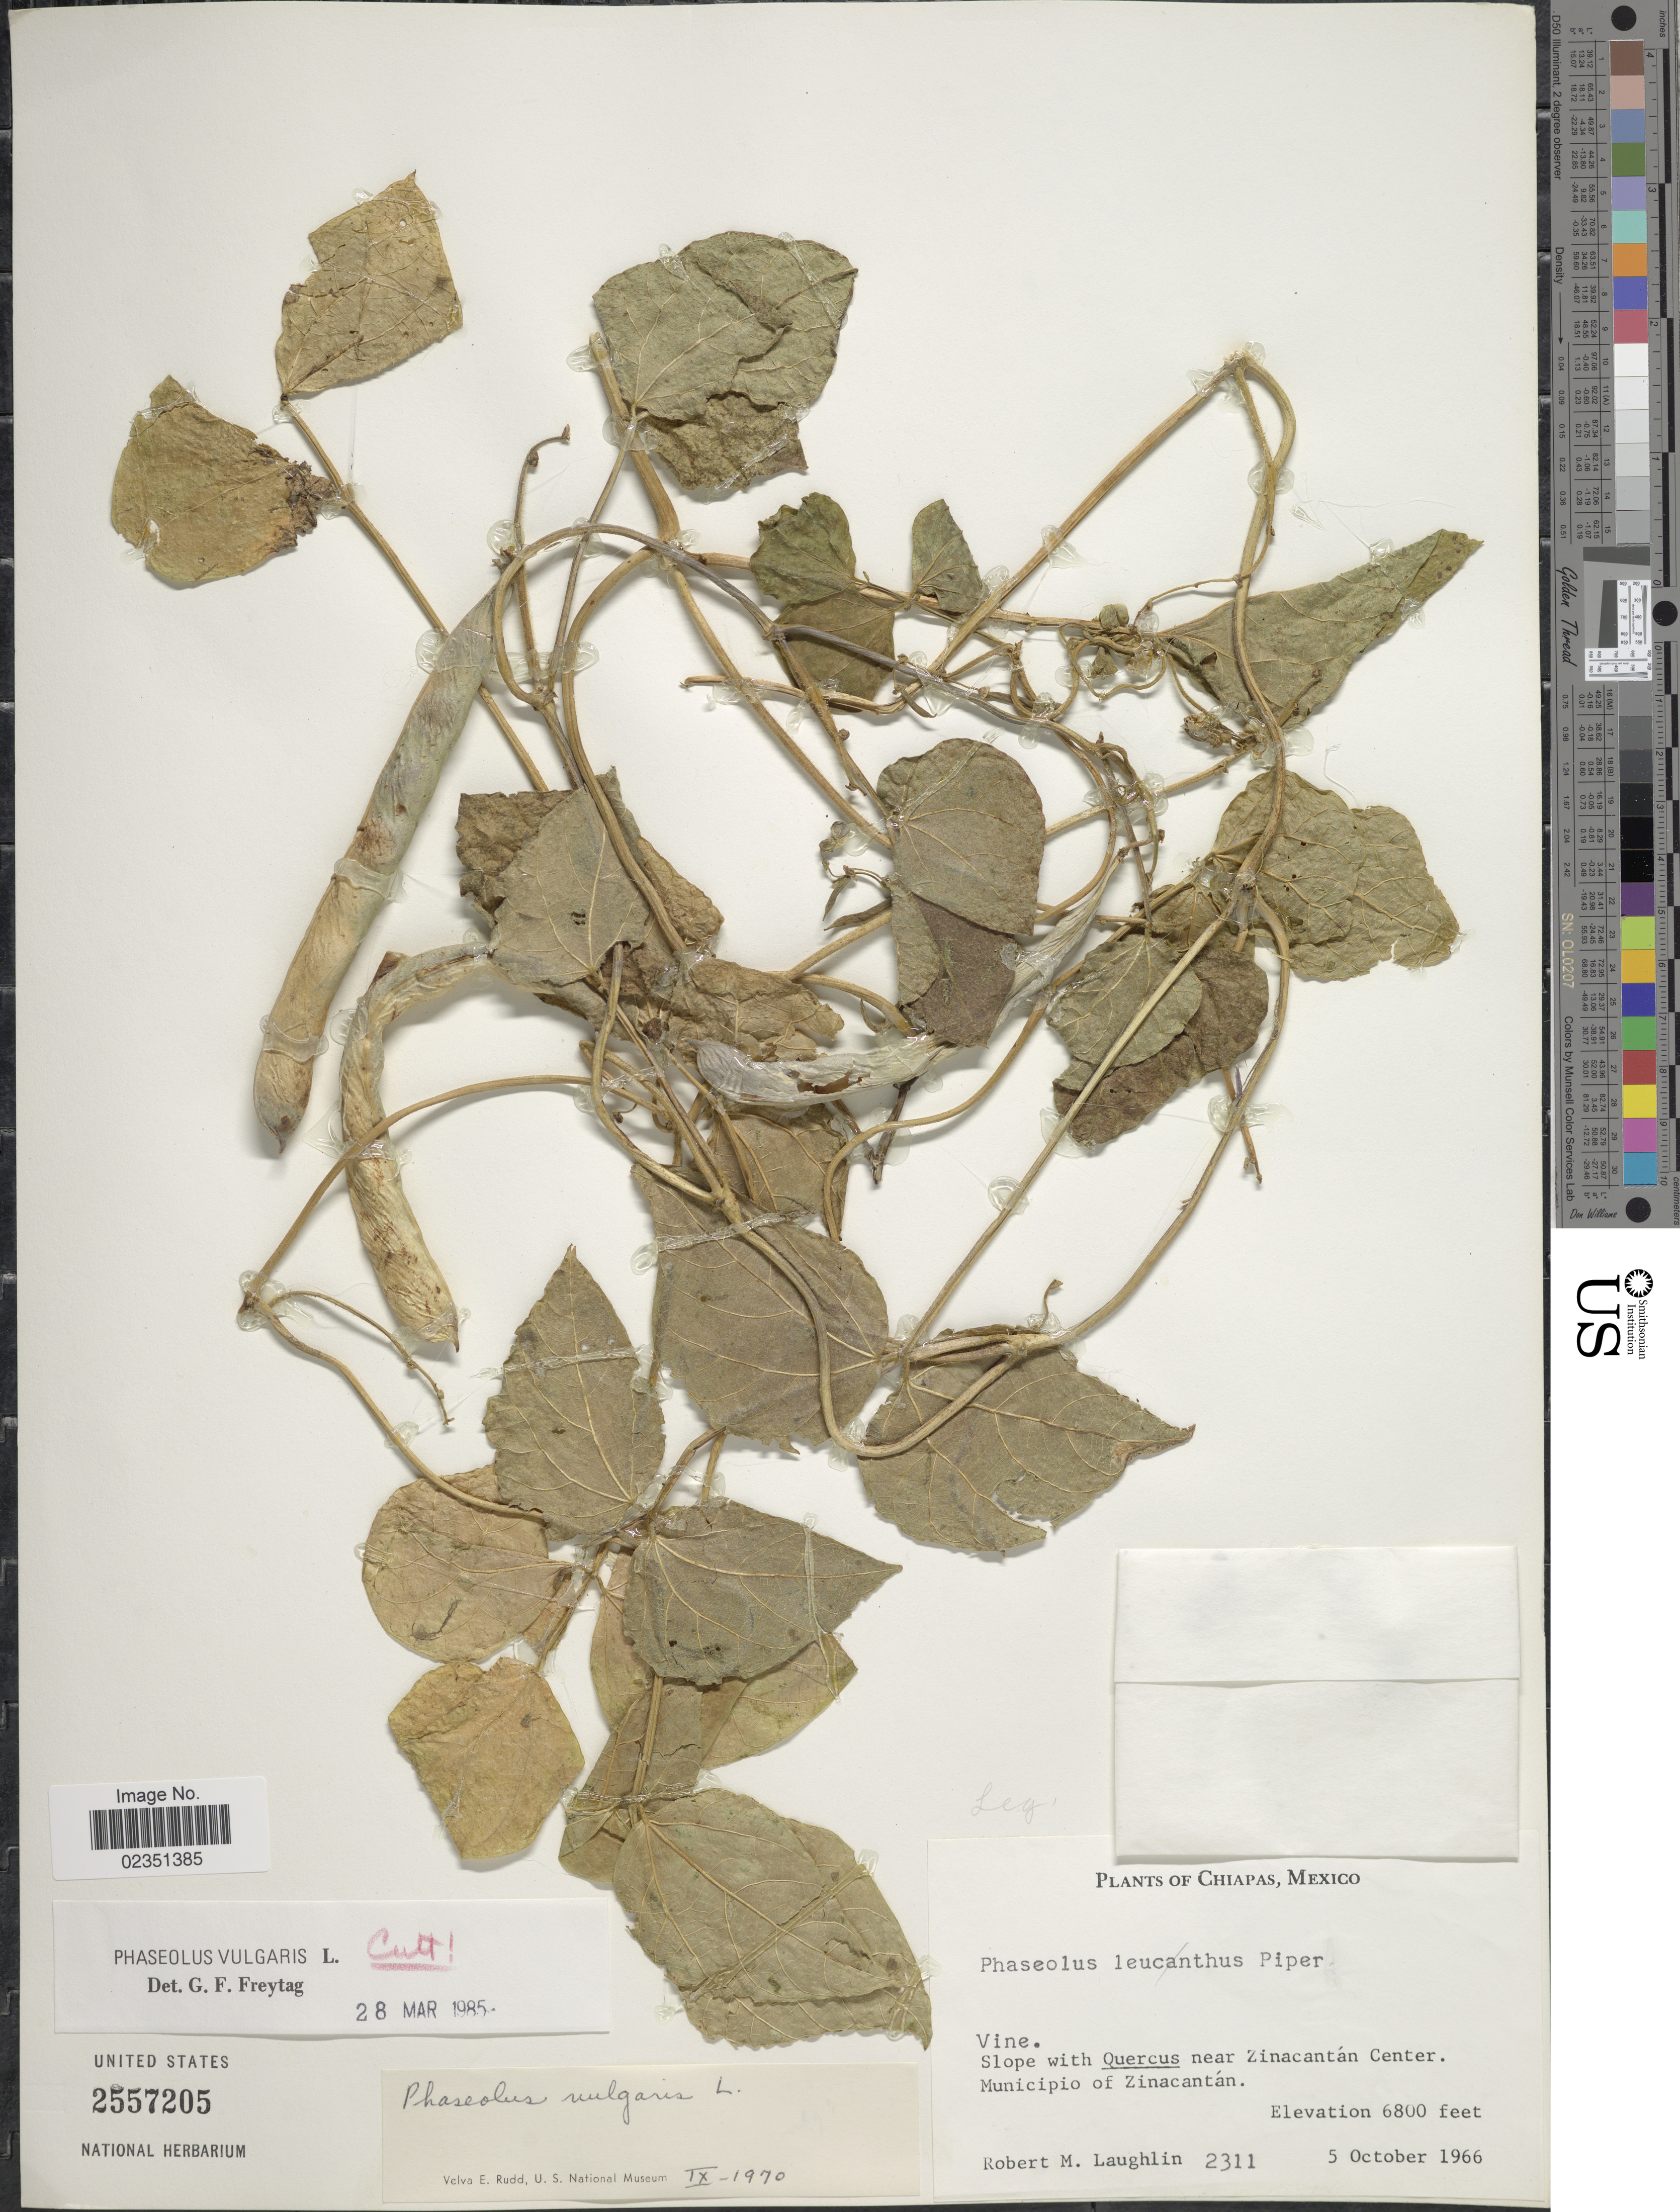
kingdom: Plantae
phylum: Tracheophyta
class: Magnoliopsida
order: Fabales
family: Fabaceae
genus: Phaseolus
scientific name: Phaseolus vulgaris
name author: L.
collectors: R. M. Laughlin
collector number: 2311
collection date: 1966-10-05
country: Mexico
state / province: Chiapas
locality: Near Zinacantan Center. Municipio of Zinacantan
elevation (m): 2073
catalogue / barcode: US 2557205